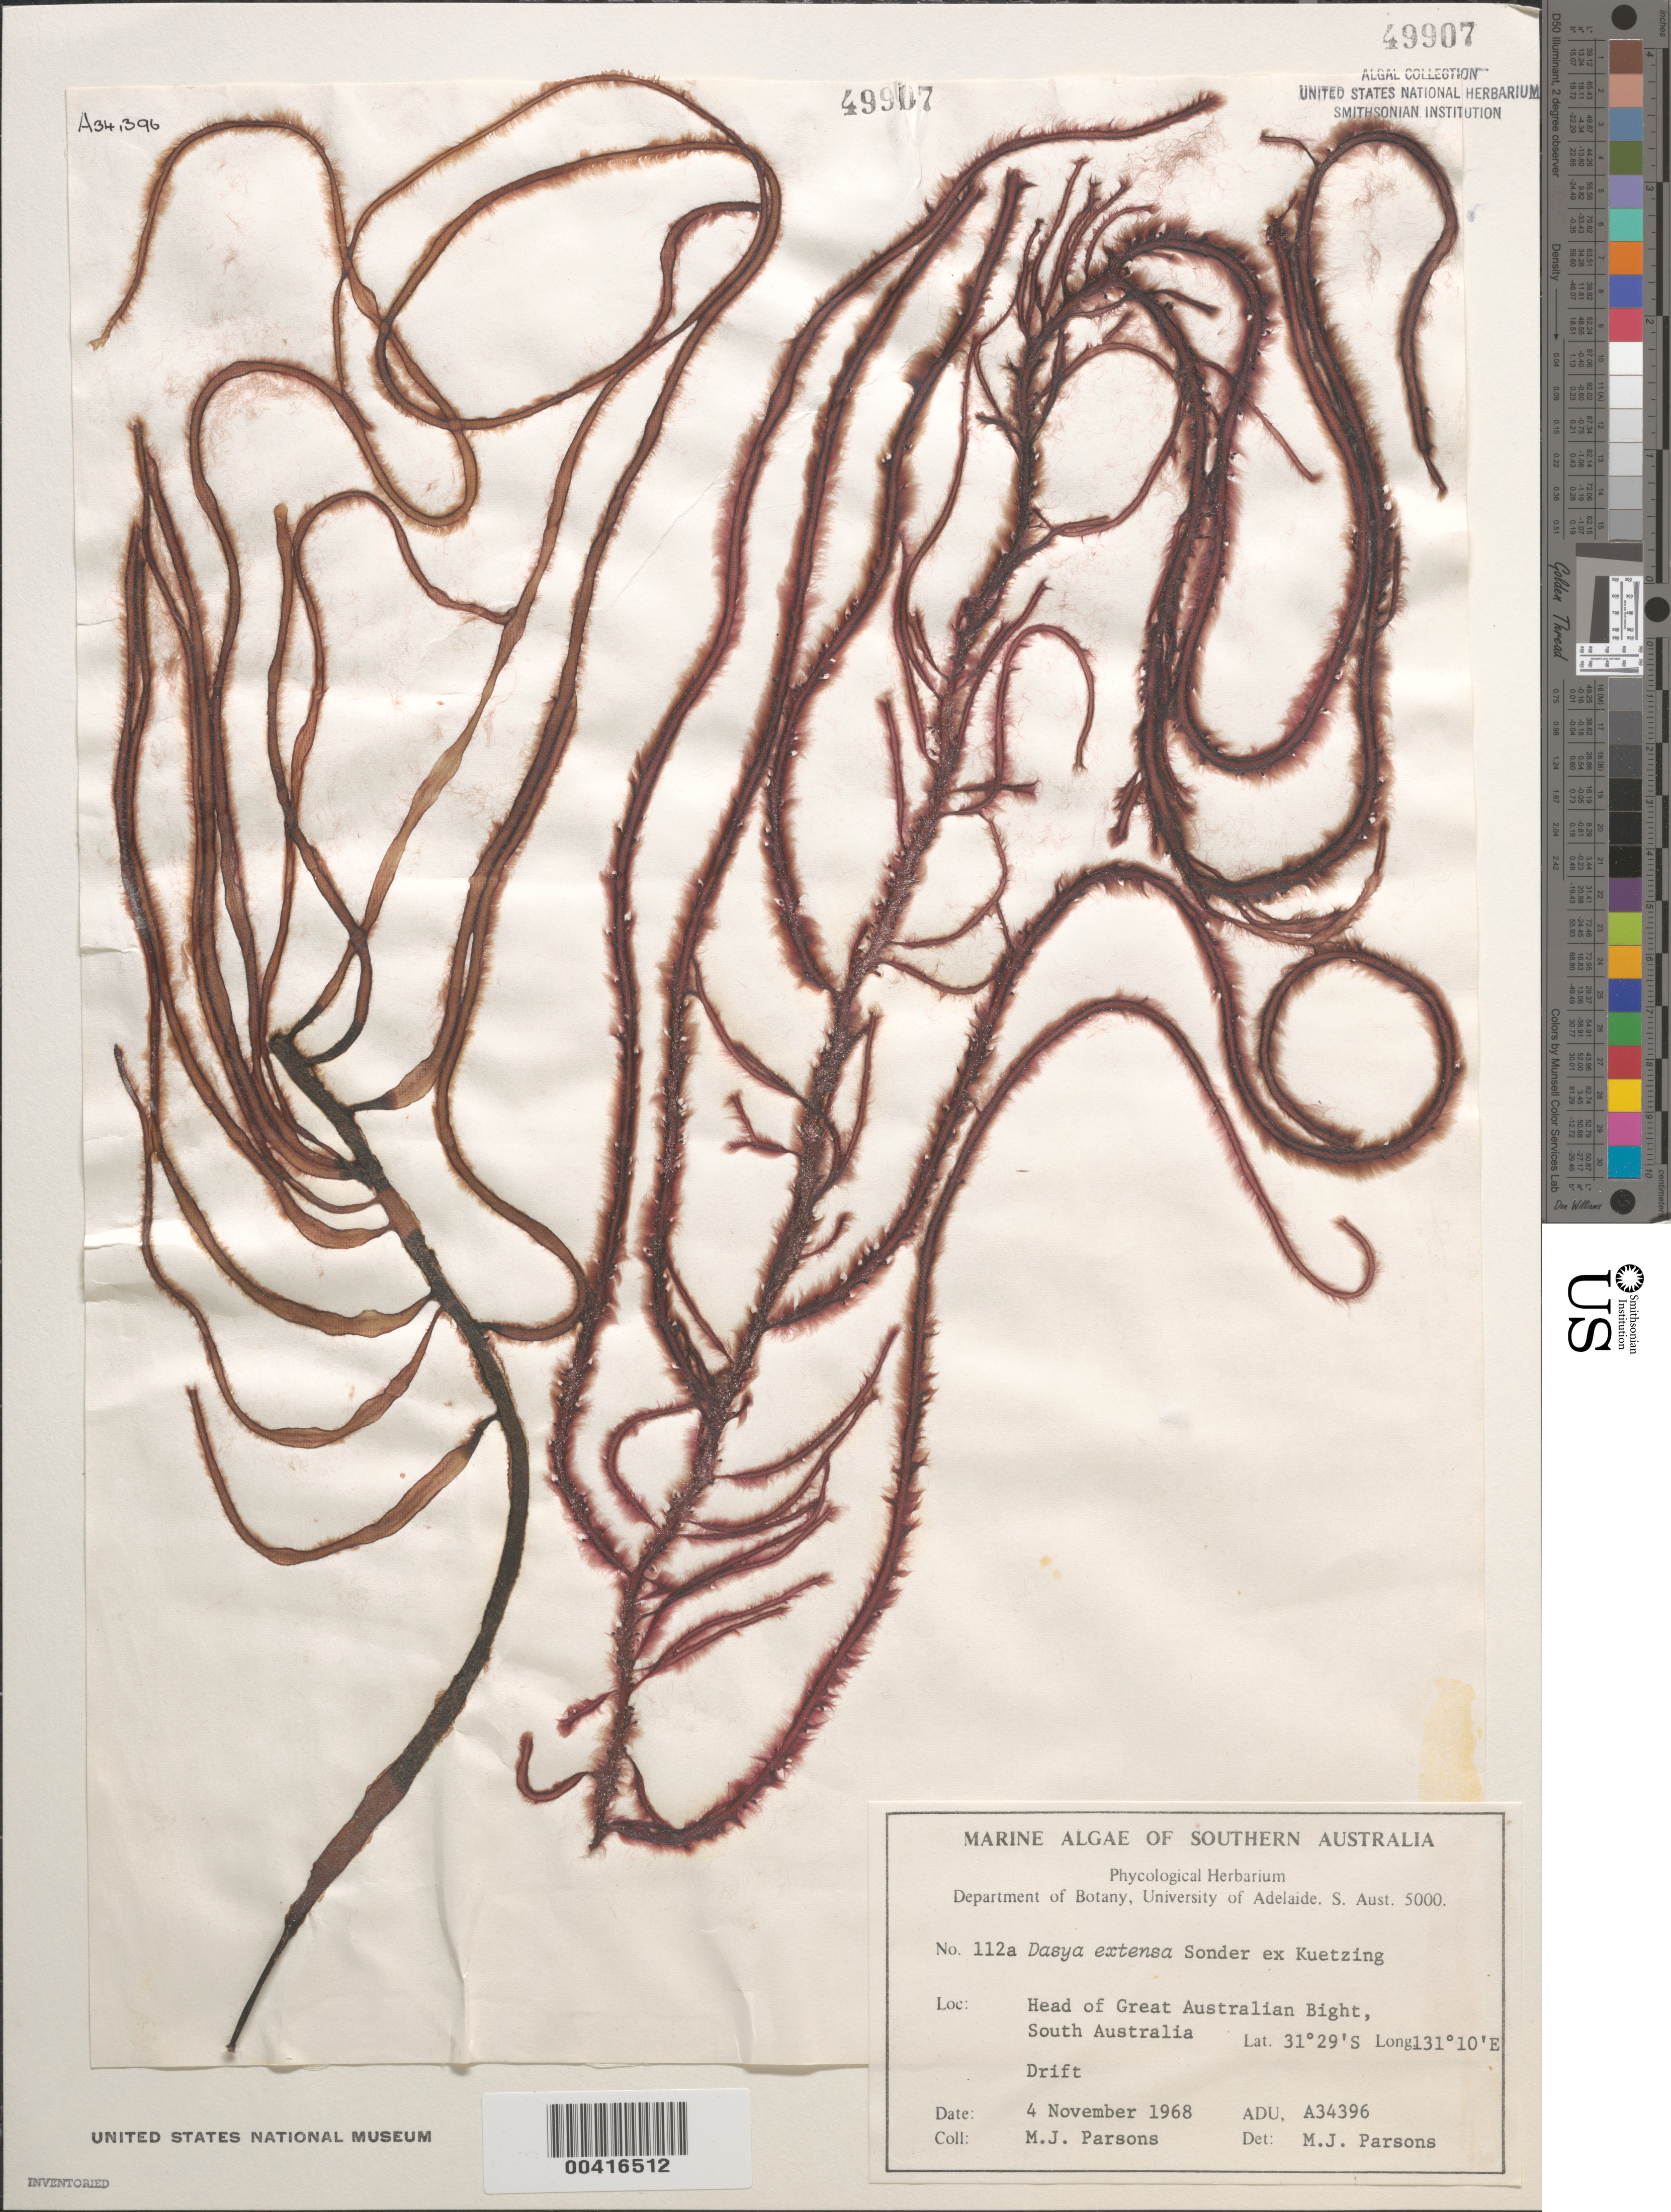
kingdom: Plantae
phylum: Rhodophyta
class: Florideophyceae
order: Ceramiales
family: Dasyaceae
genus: Dasya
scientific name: Dasya extensa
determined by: Parsons, M. J.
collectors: M. Parsons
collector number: ADU A34396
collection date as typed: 04 Nov 1968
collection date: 1968-11-04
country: Australia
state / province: South Australia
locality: Head of Great Australian Bight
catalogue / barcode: US 49907